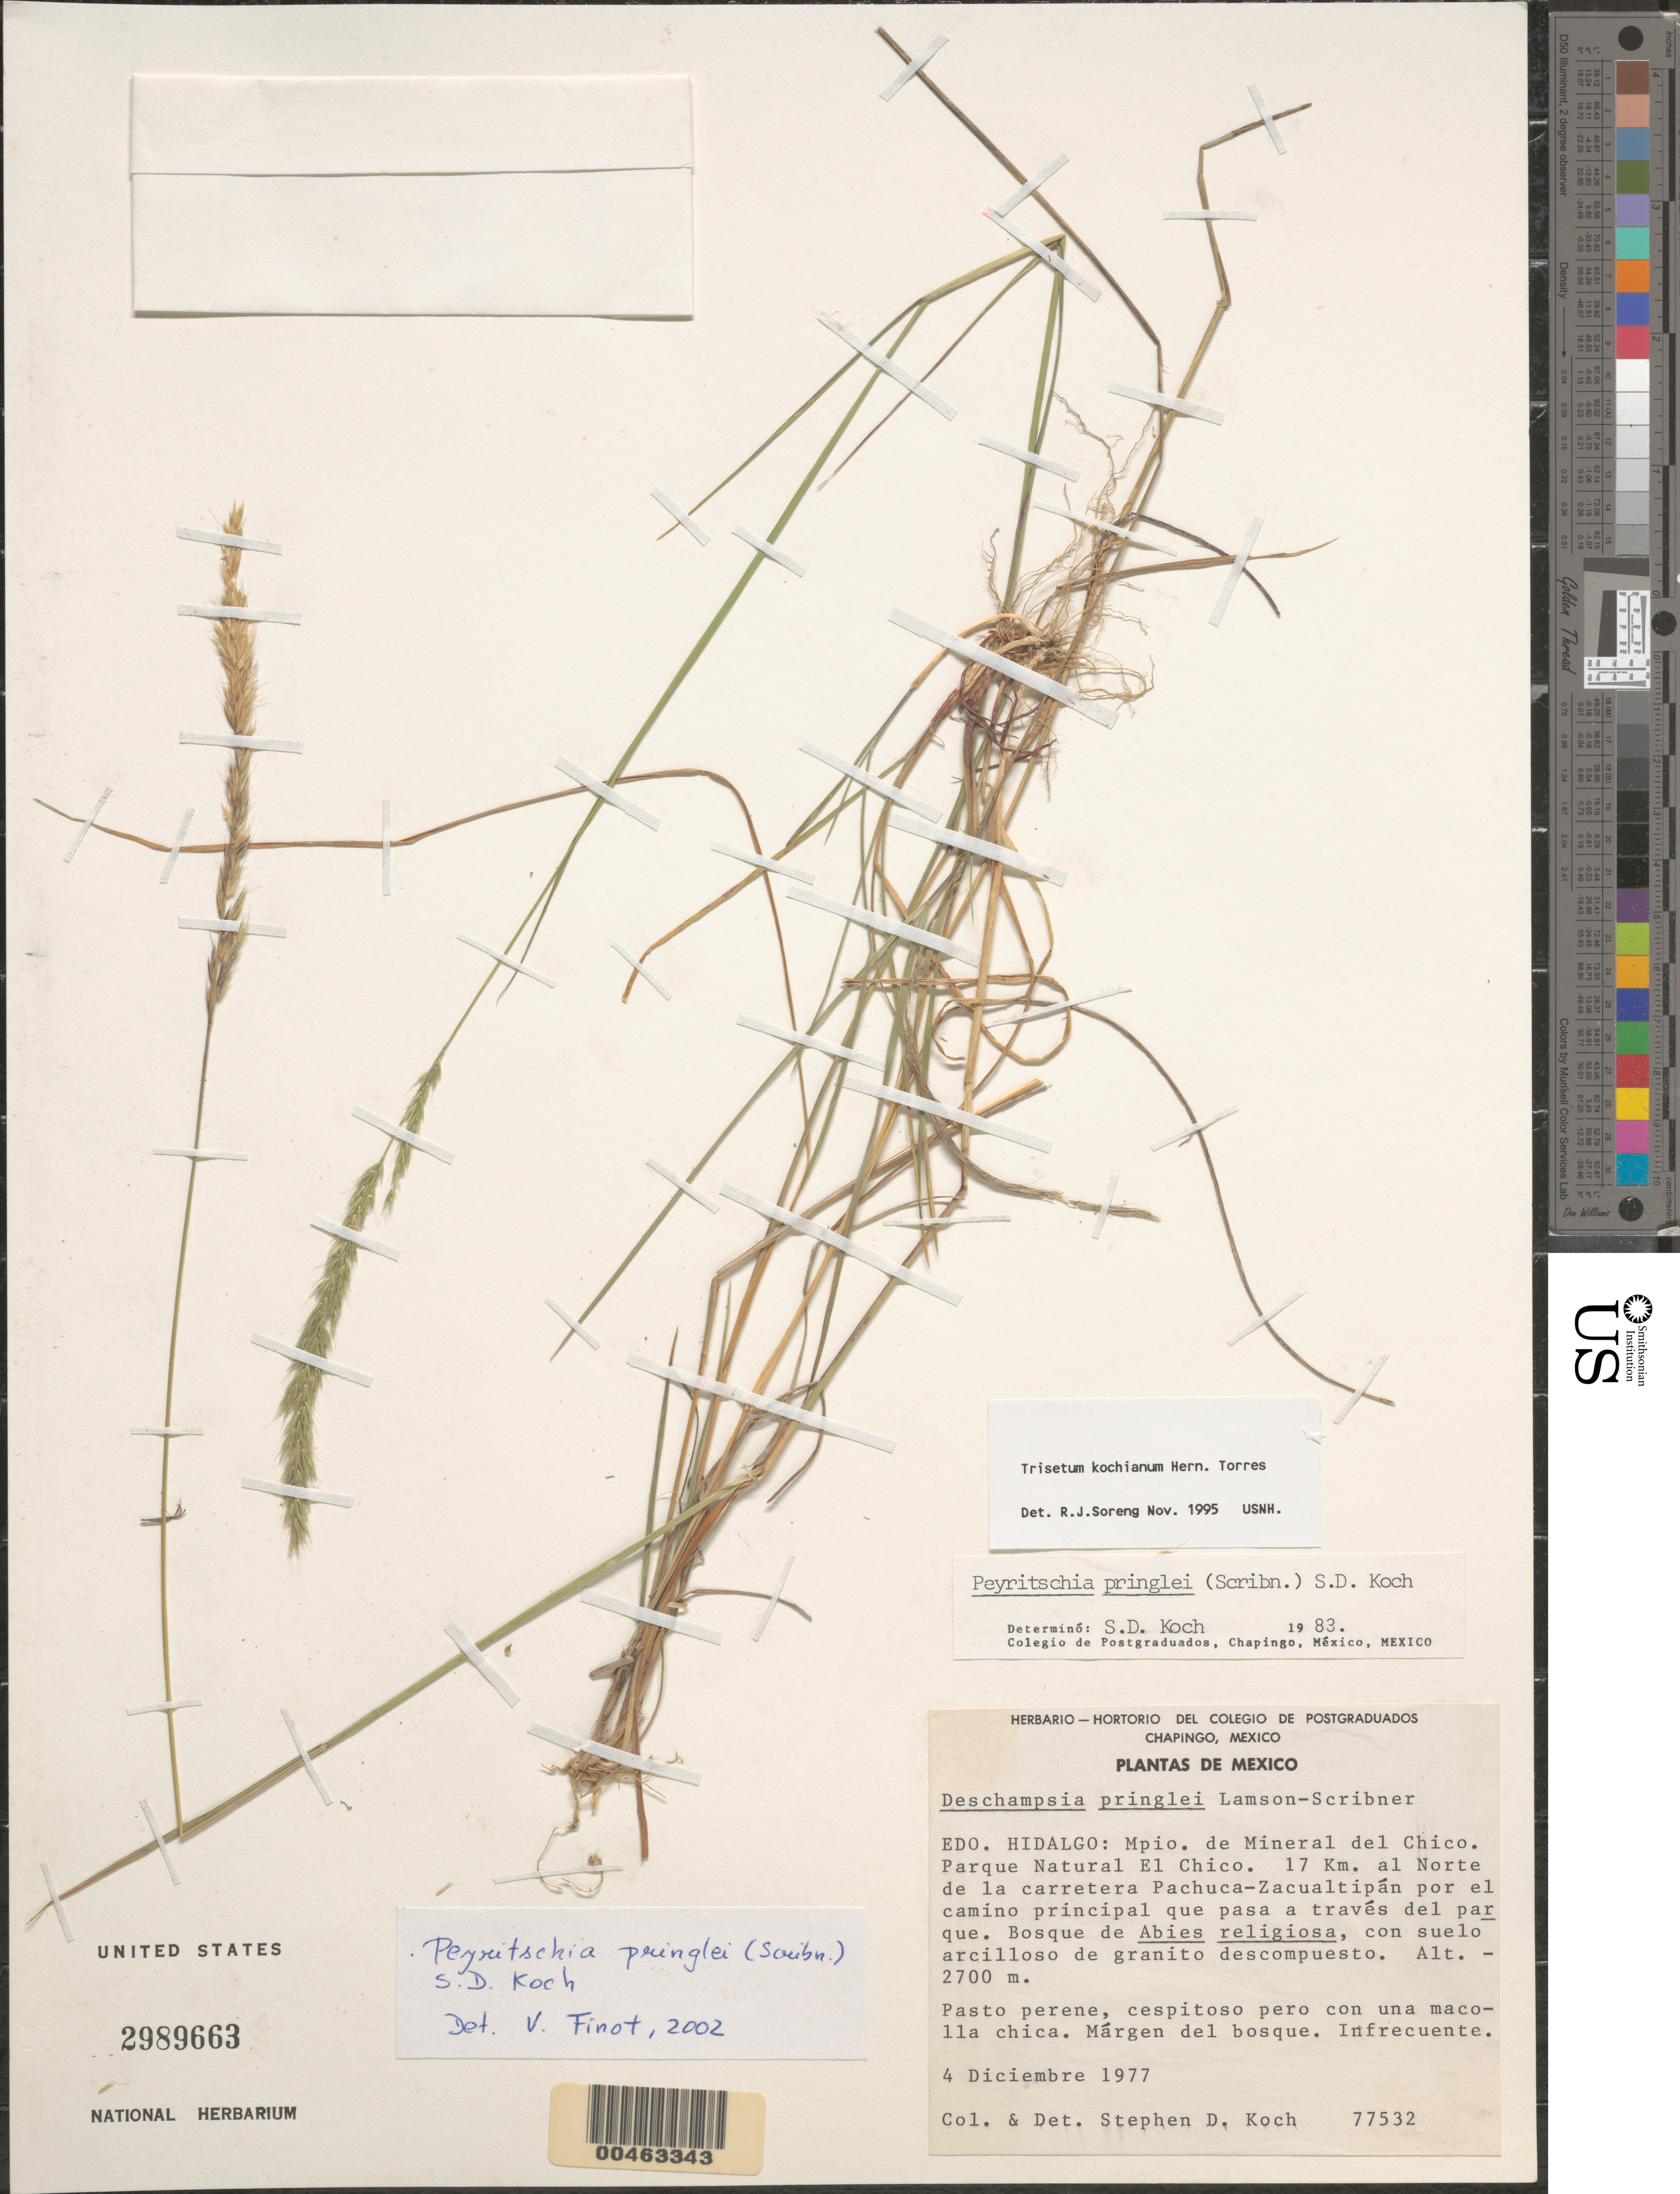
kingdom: Plantae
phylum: Tracheophyta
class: Liliopsida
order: Poales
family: Poaceae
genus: Peyritschia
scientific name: Peyritschia pringlei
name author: (Scribn.) S.D. Koch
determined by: Finot, V. L.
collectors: S. D. Koch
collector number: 77532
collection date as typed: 4 Dec 1977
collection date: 1977-12-04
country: Mexico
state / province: Hidalgo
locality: Parque Natural El Chico. 17 km al Norte de la carretera Pachuca - Zacualtipan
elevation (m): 2700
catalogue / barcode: US 2989663